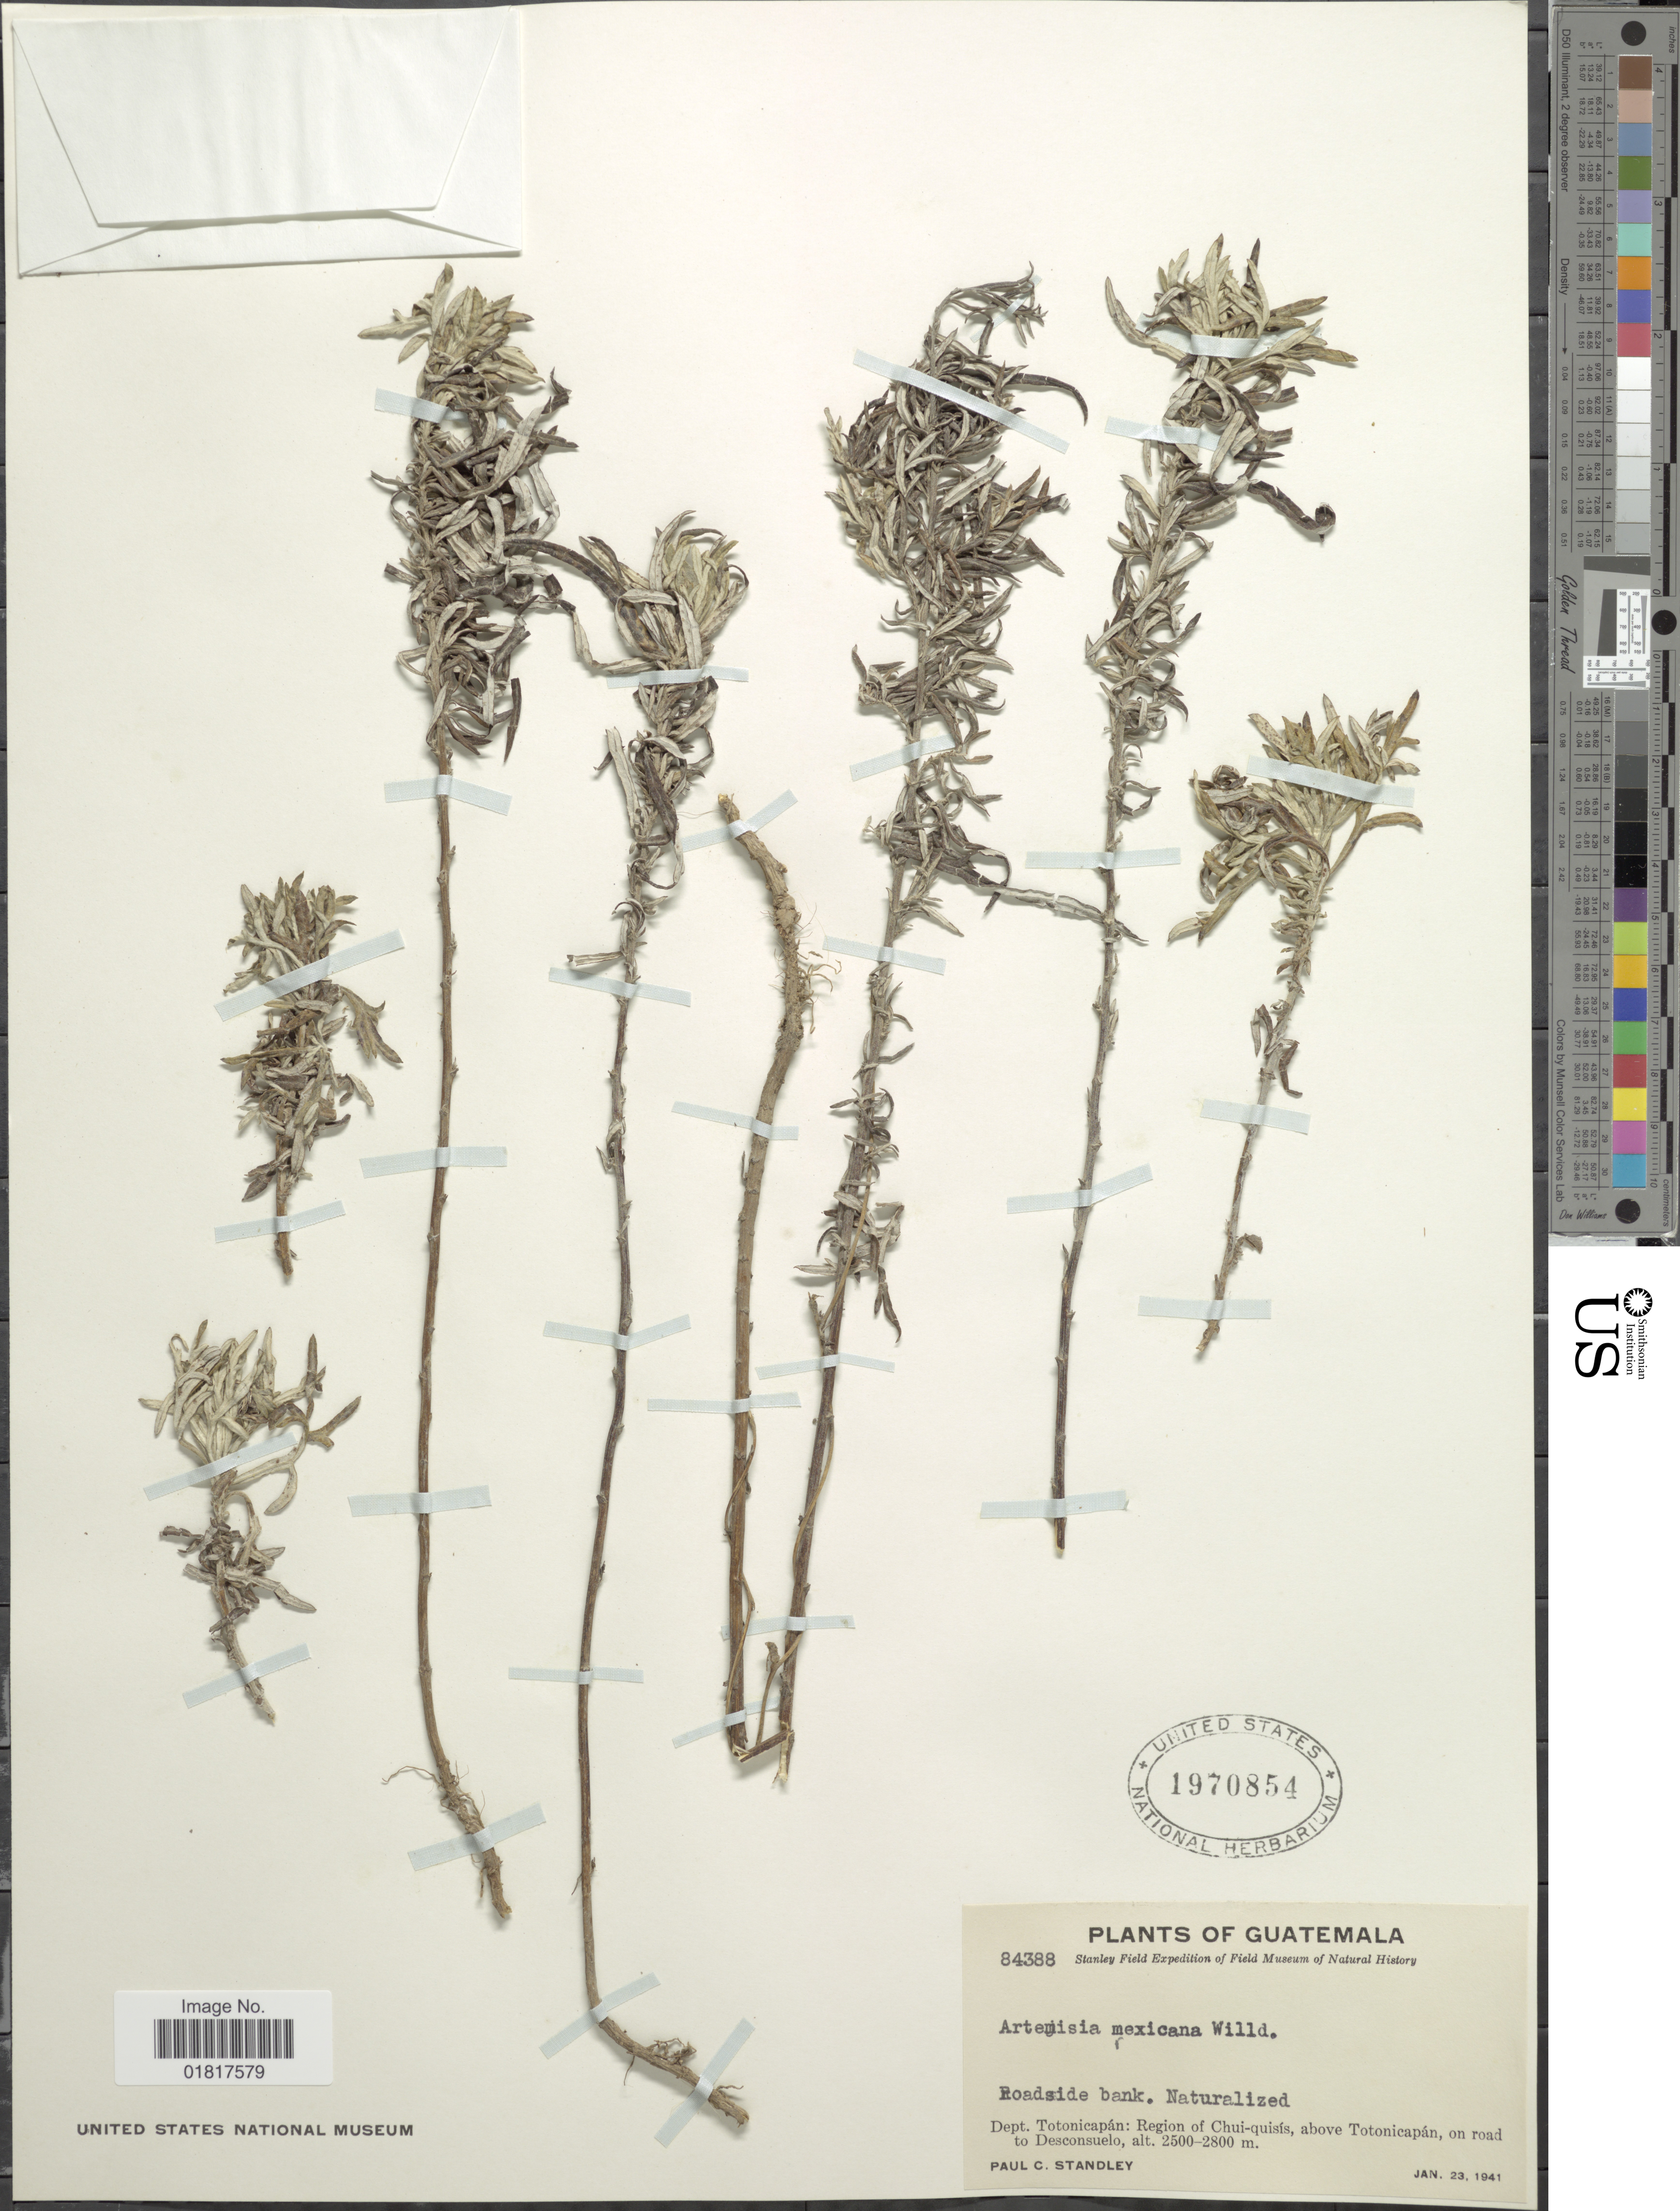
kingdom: Plantae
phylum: Tracheophyta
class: Magnoliopsida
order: Asterales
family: Asteraceae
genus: Artemisia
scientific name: Artemisia ludoviciana subsp. mexicana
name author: (Willd. ex Spreng.) D.D. Keck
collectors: P. C. Standley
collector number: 84388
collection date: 1941-01-23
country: Guatemala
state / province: Totonicapan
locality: Roadside bank. Dept. Totonicapán: region of Chui-quisís, above Totonicapán, on road to to Desconsuelo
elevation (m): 2500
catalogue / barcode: US 1970854